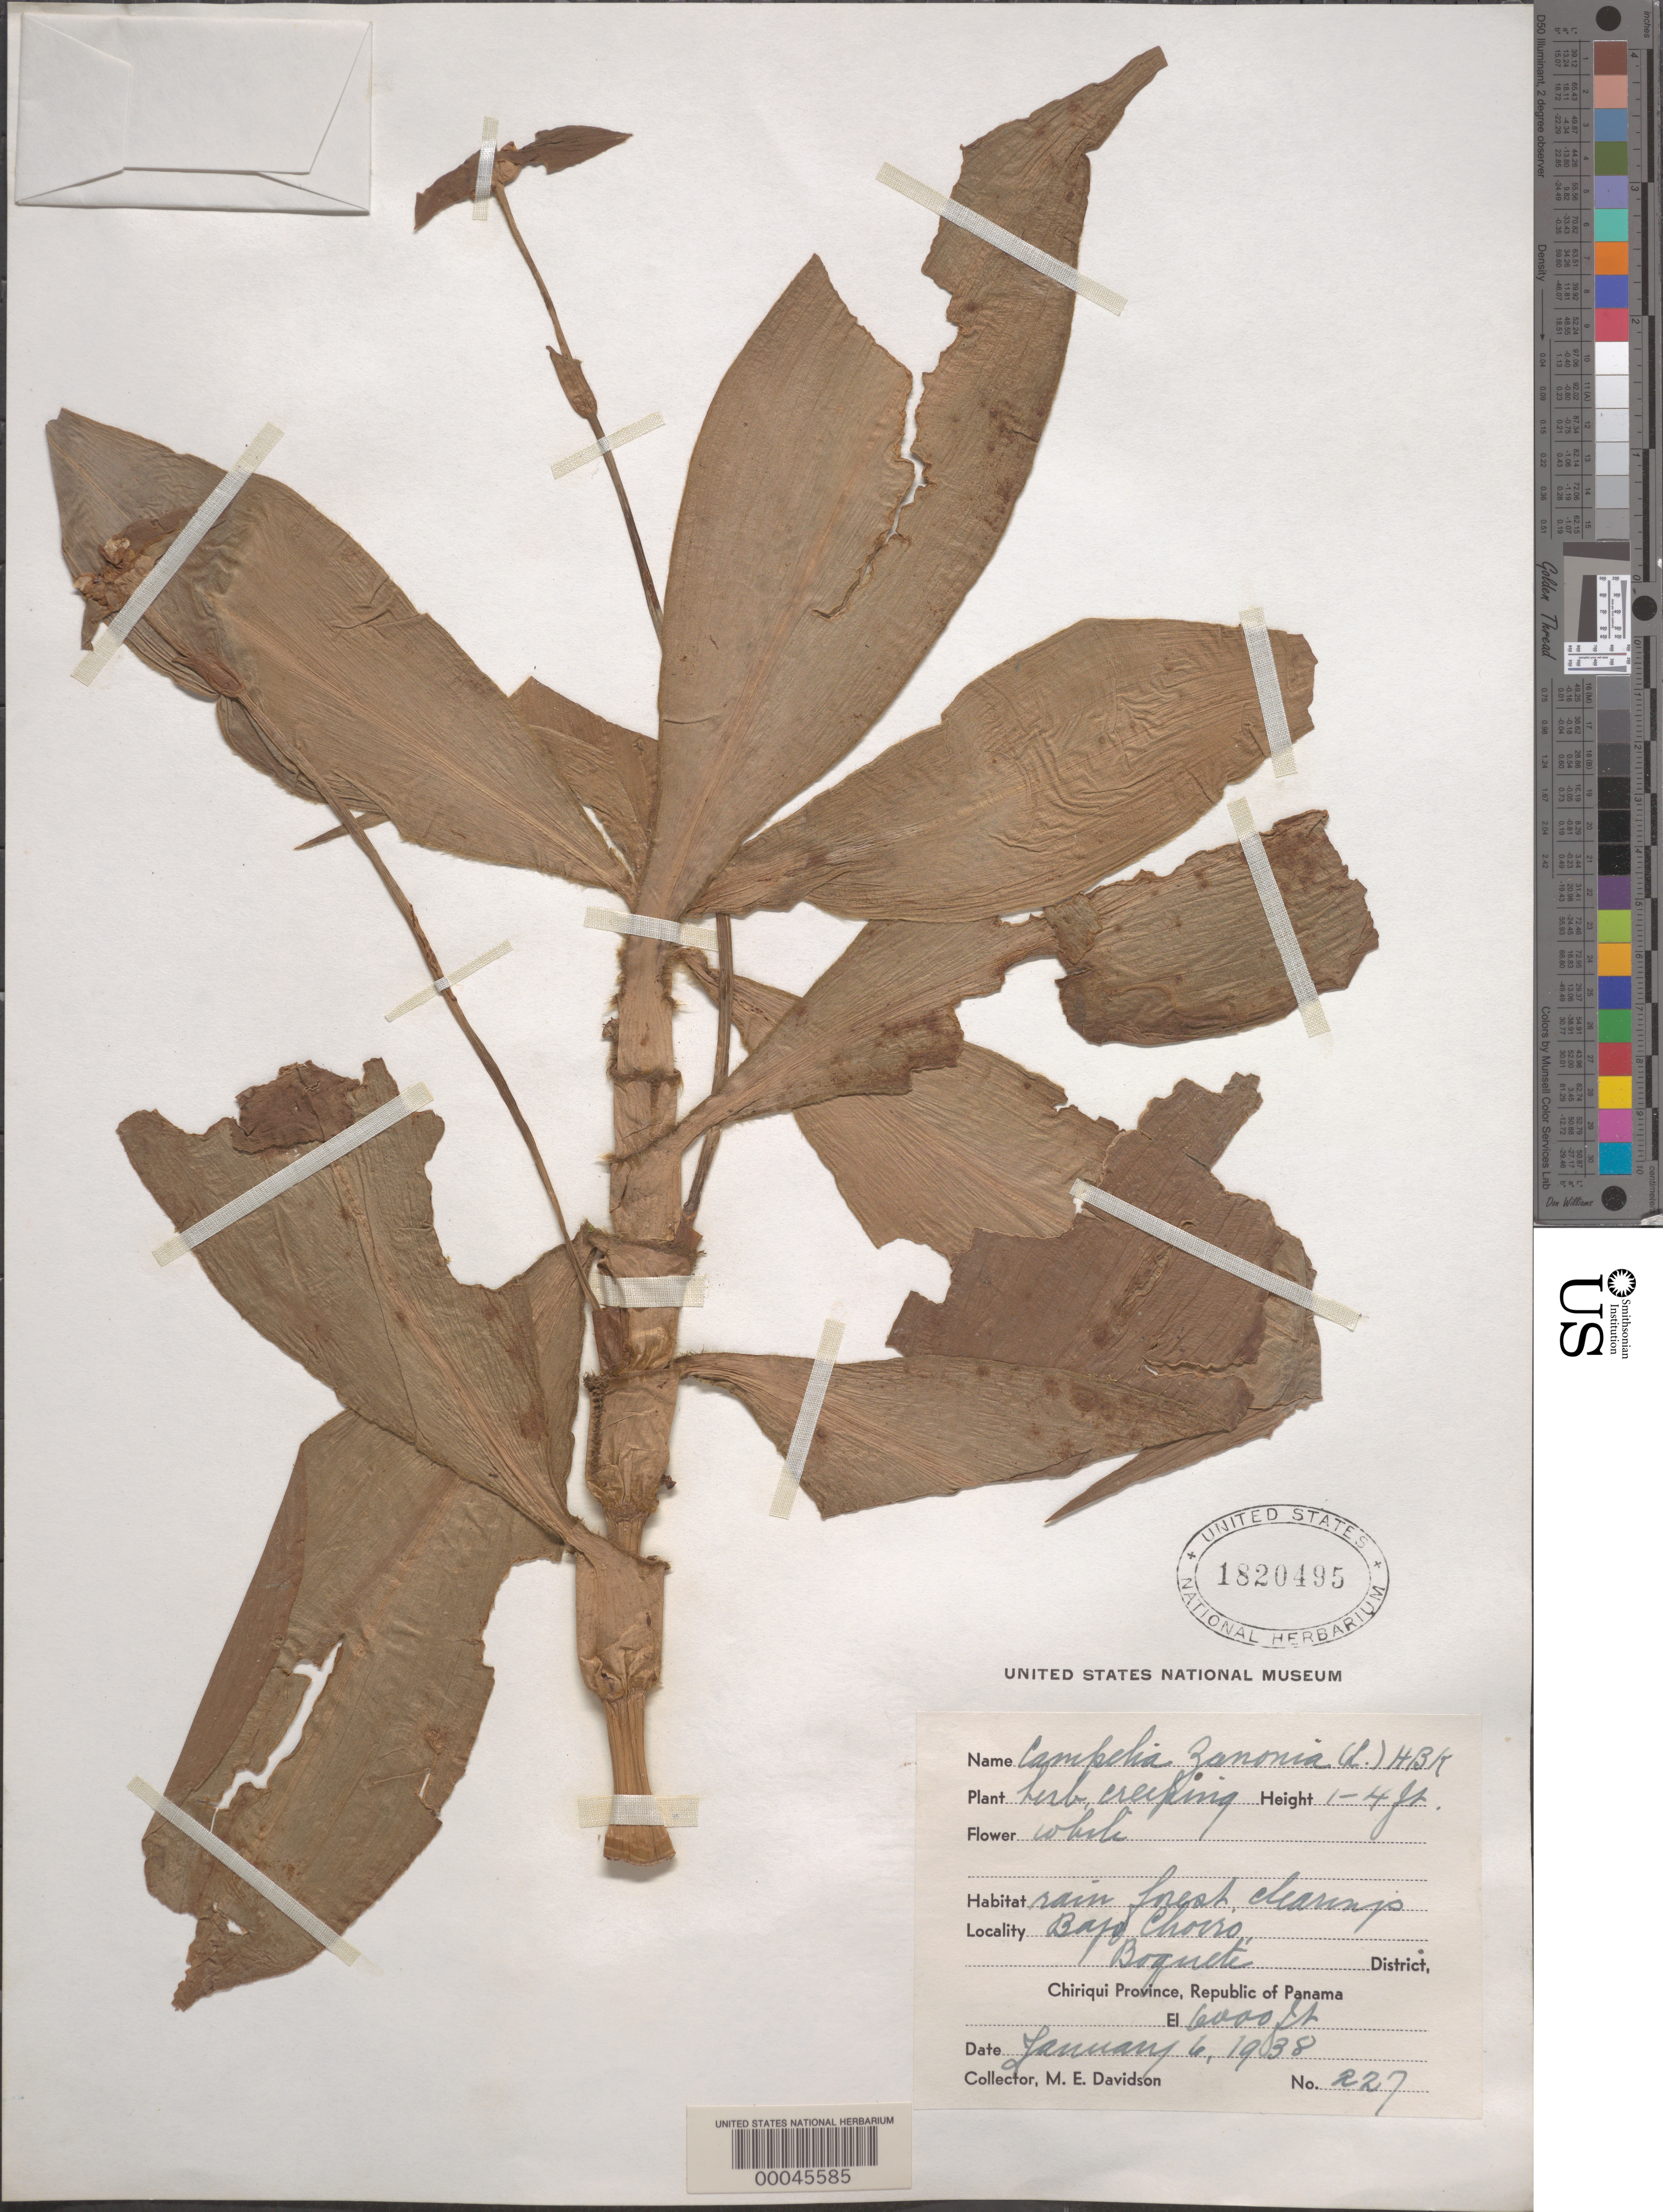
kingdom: Plantae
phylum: Tracheophyta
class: Liliopsida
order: Commelinales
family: Commelinaceae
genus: Tradescantia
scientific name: Tradescantia zanonia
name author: (L.) Sw.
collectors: M. Davidson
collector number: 227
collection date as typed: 06 Jan 1938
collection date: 1938-01-06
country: Panama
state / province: Chiriquí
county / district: Boquete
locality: Bajo Chorro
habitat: Rain forest clearings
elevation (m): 1830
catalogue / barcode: US 1820495